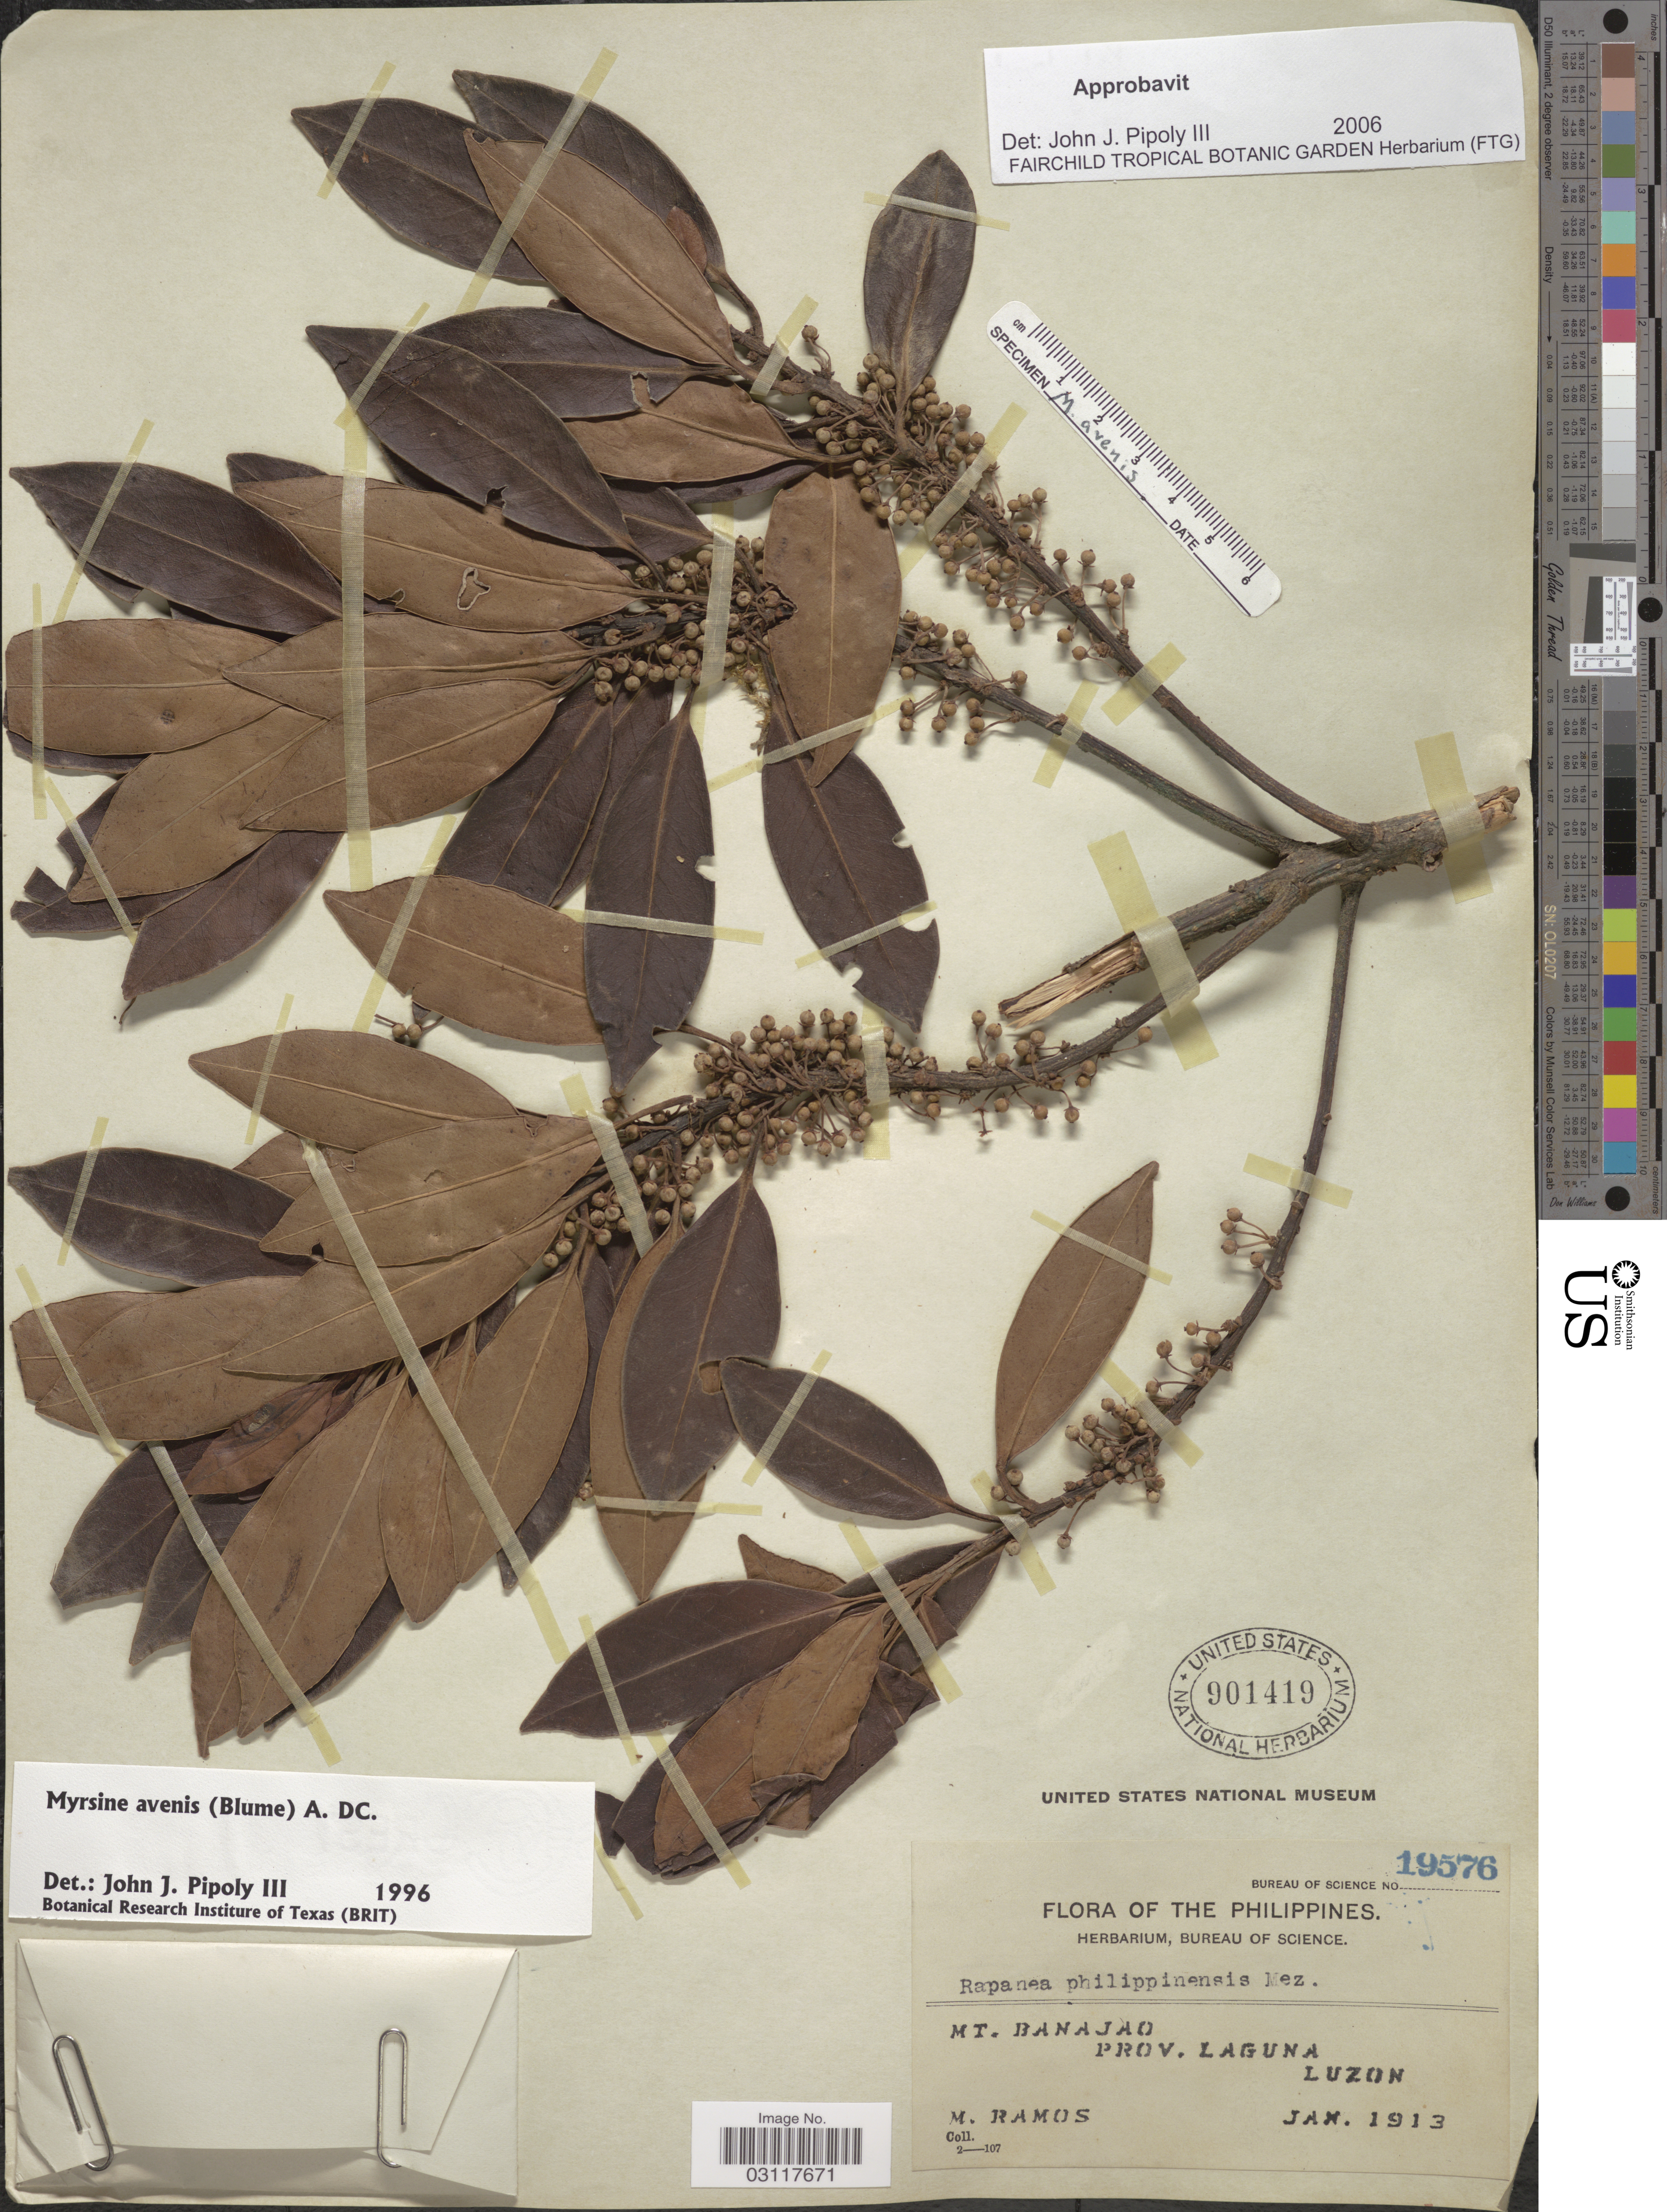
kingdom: Plantae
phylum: Tracheophyta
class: Magnoliopsida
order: Ericales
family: Primulaceae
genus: Myrsine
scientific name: Myrsine avenis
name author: A. DC.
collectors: M. Ramos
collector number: Bureau of Science 19576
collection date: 1913-01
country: Philippines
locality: Mt. Banajao, Prov. Laguna, Luzon.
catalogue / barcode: US 901419